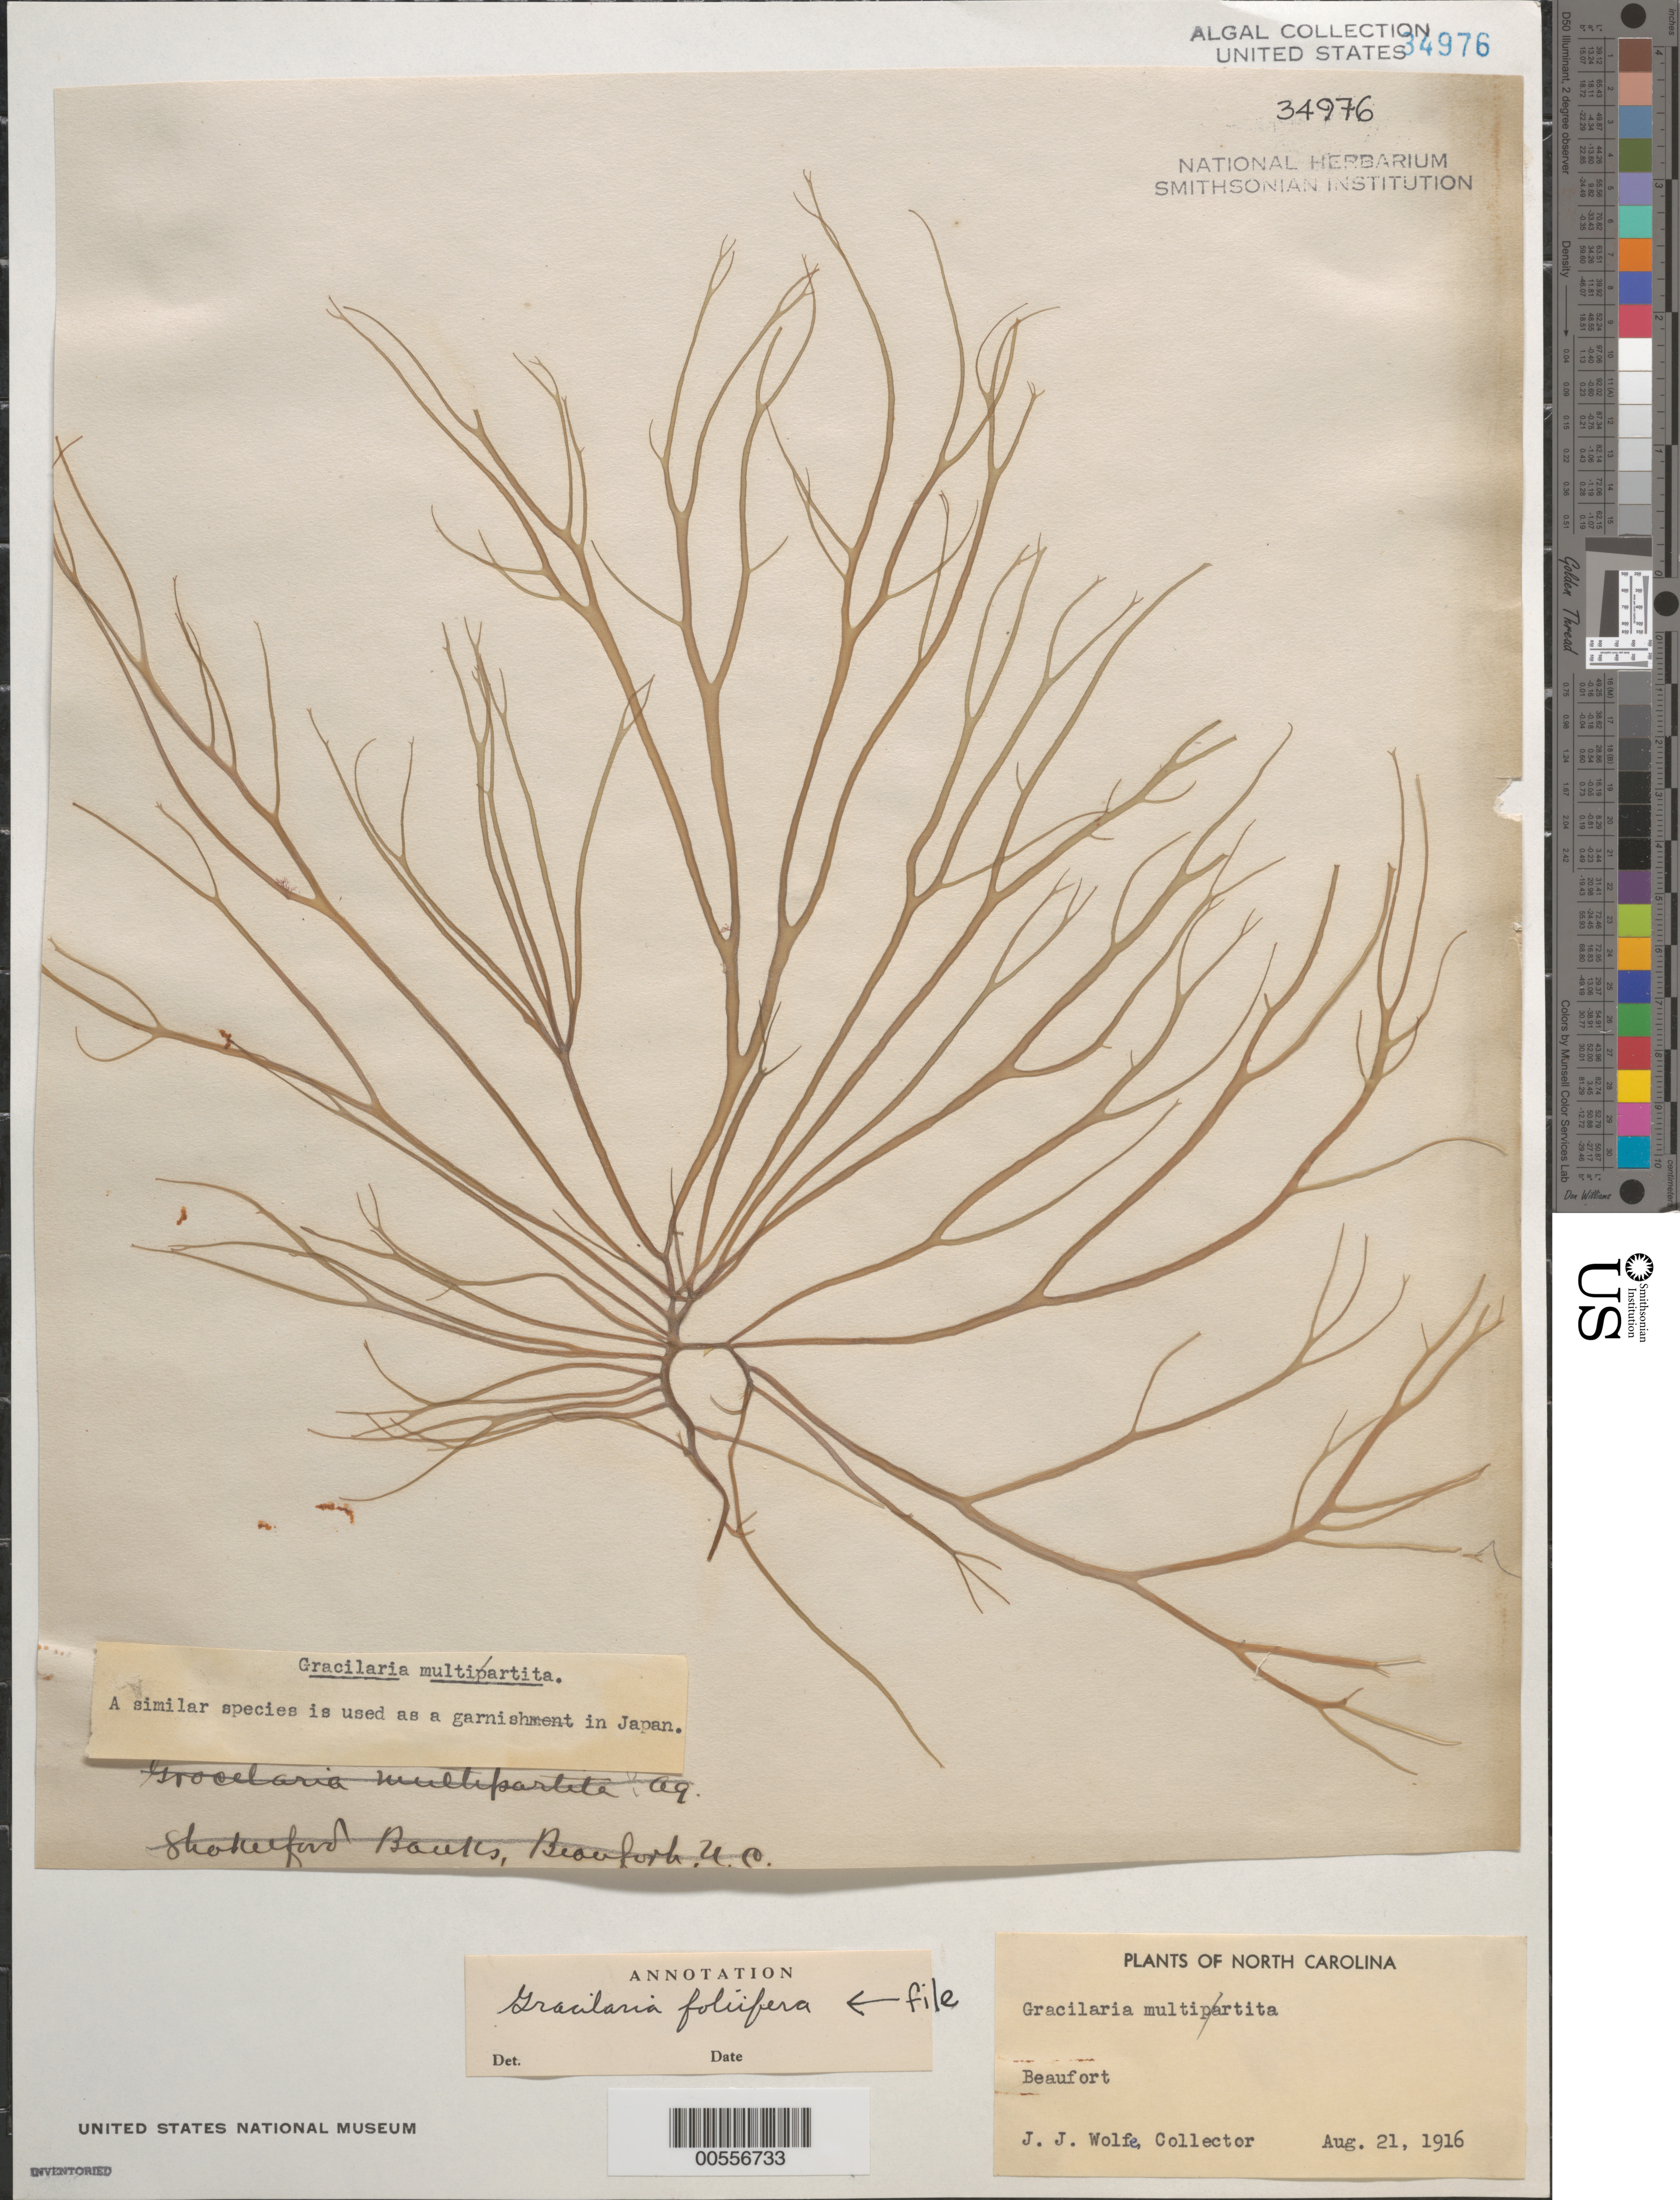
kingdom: Plantae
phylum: Rhodophyta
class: Florideophyceae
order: Gracilariales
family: Gracilariaceae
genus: Gracilaria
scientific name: Gracilaria foliifera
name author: (Forssk.) Børgesen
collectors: J. Wolfe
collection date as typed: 21 Aug 1916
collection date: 1916-08-21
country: United States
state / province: North Carolina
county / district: Carteret County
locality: Beaufort, Shackleford Banks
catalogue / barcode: US 34976